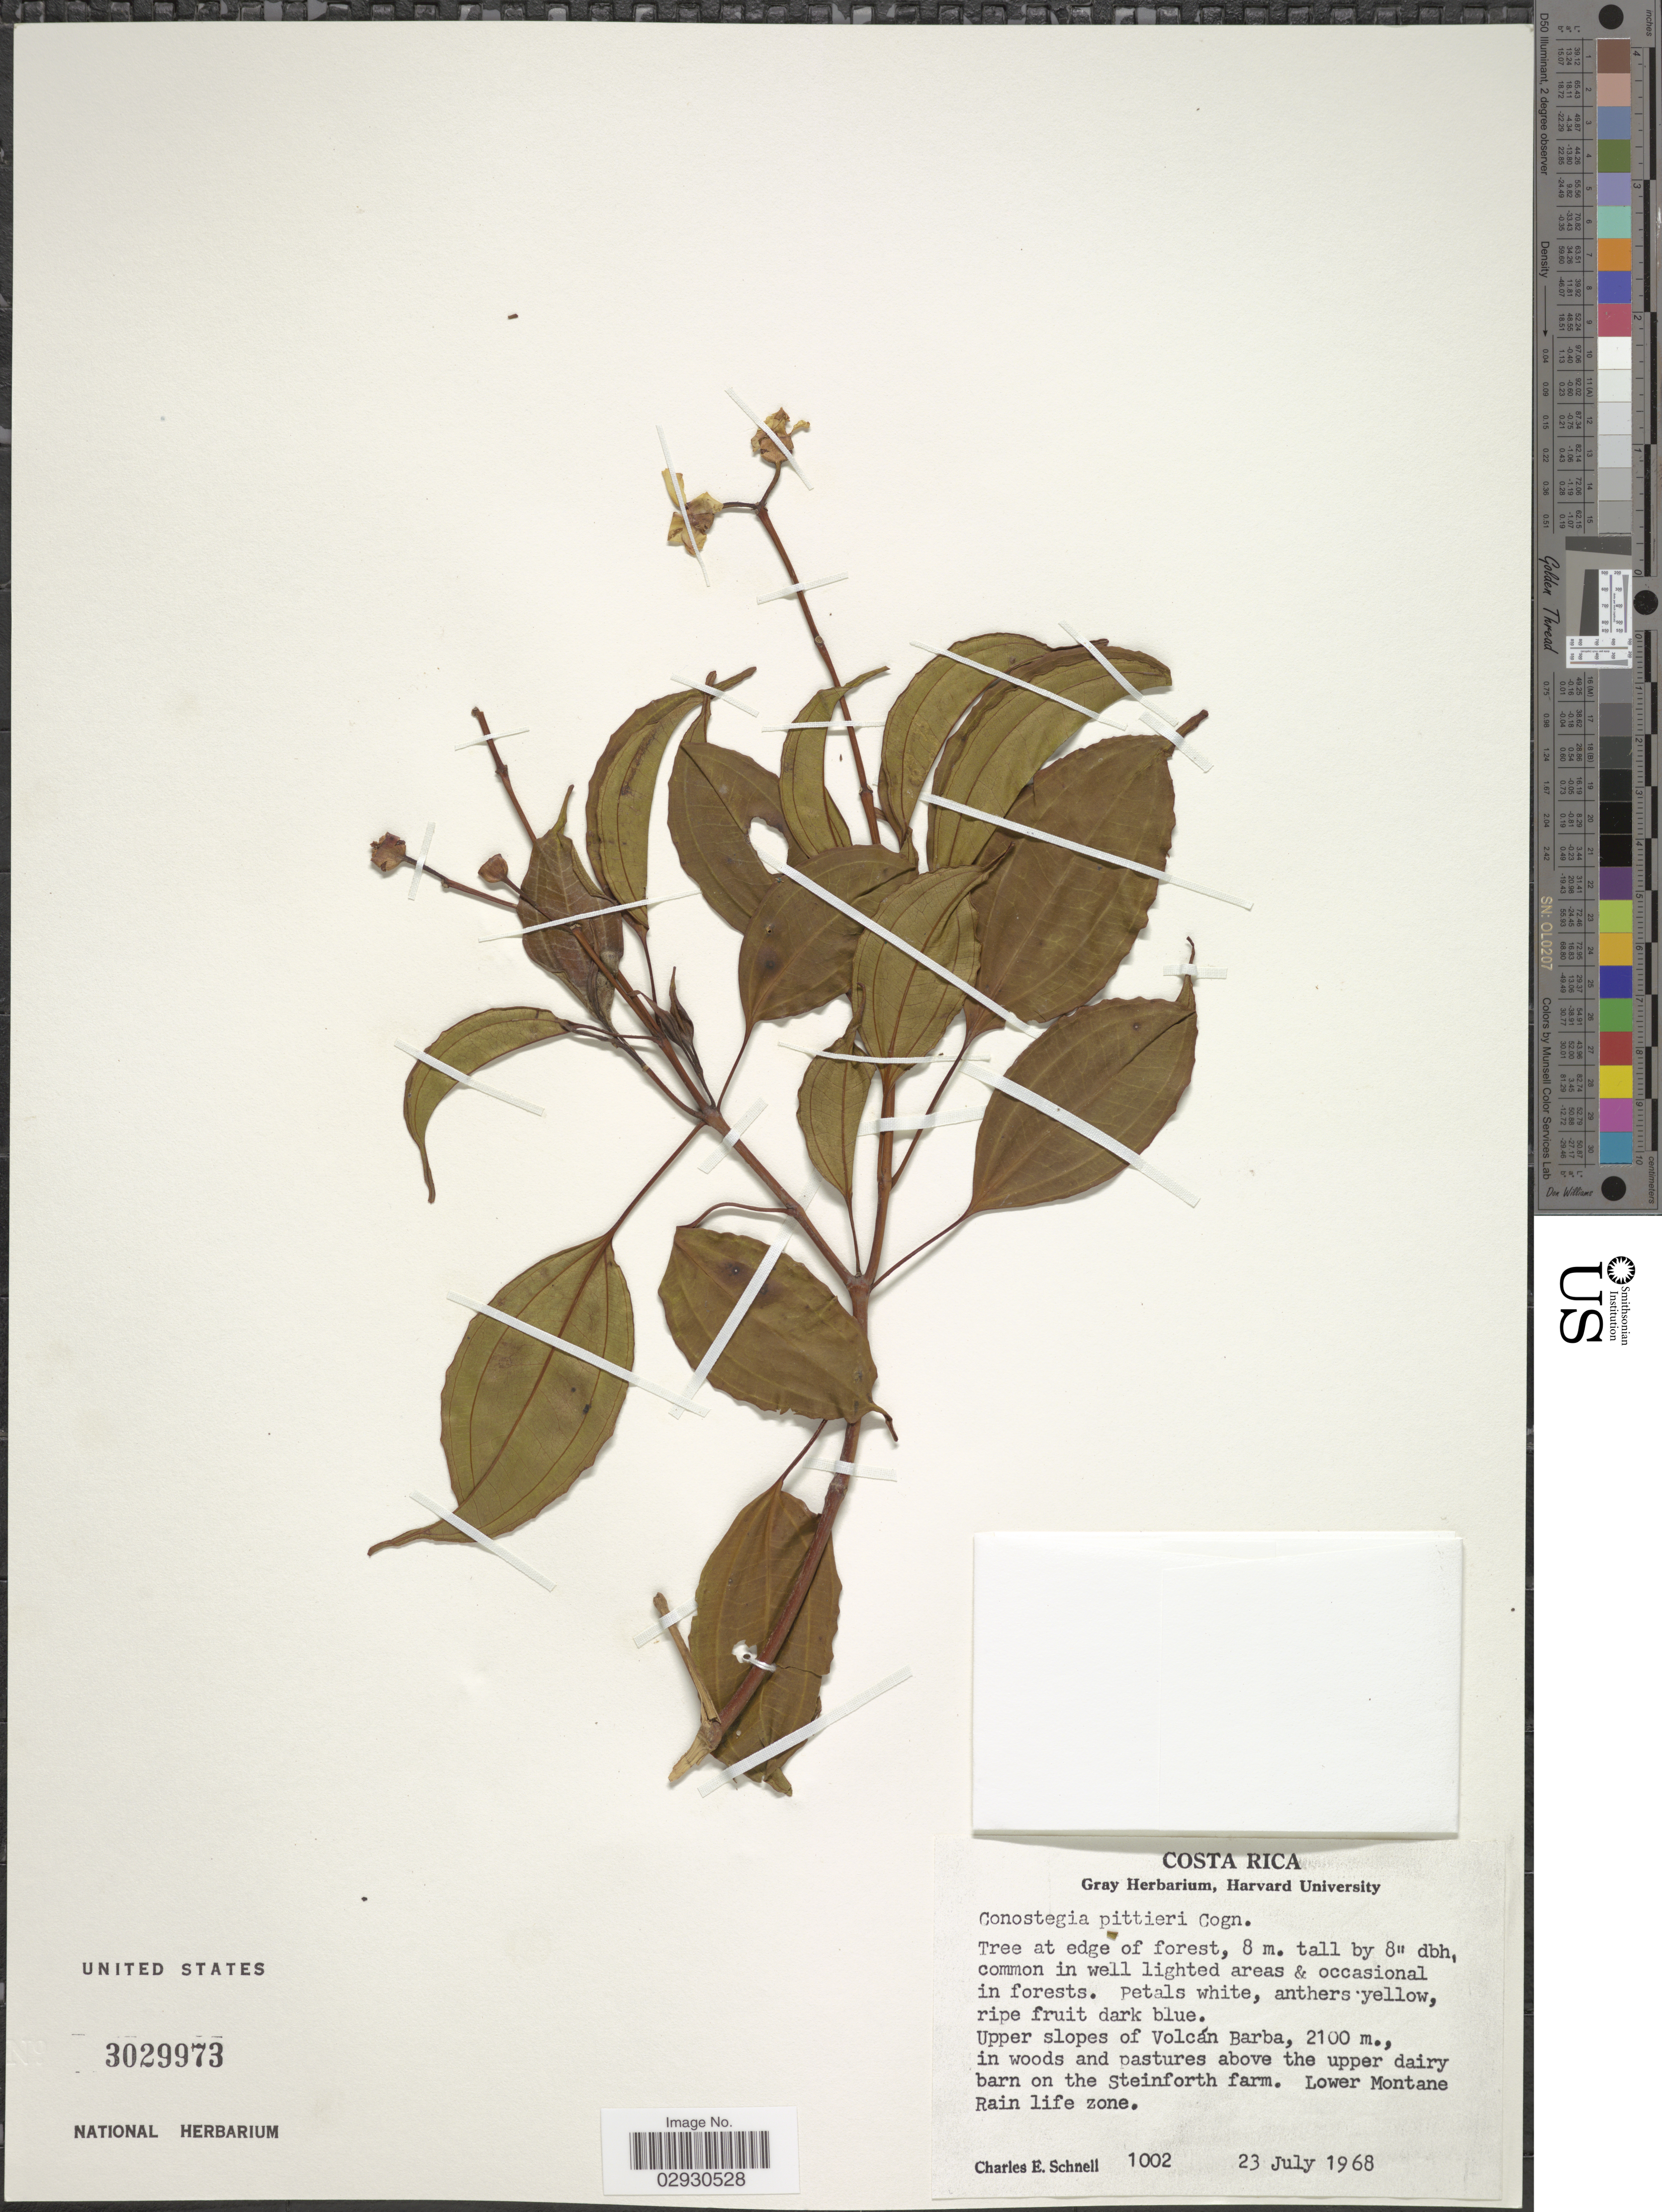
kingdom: Plantae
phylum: Tracheophyta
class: Magnoliopsida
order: Myrtales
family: Melastomataceae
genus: Conostegia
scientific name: Conostegia oerstediana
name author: O. Berg ex Triana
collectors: C. Schnell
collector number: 1002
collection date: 1968-07-23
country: Costa Rica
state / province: Heredia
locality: Upper slopes of Volcán Barba, in woods and pastures above the upper dairy barn on the Steinforth farm, Lower Montane Rain life zone.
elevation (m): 2100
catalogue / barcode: US 3029973